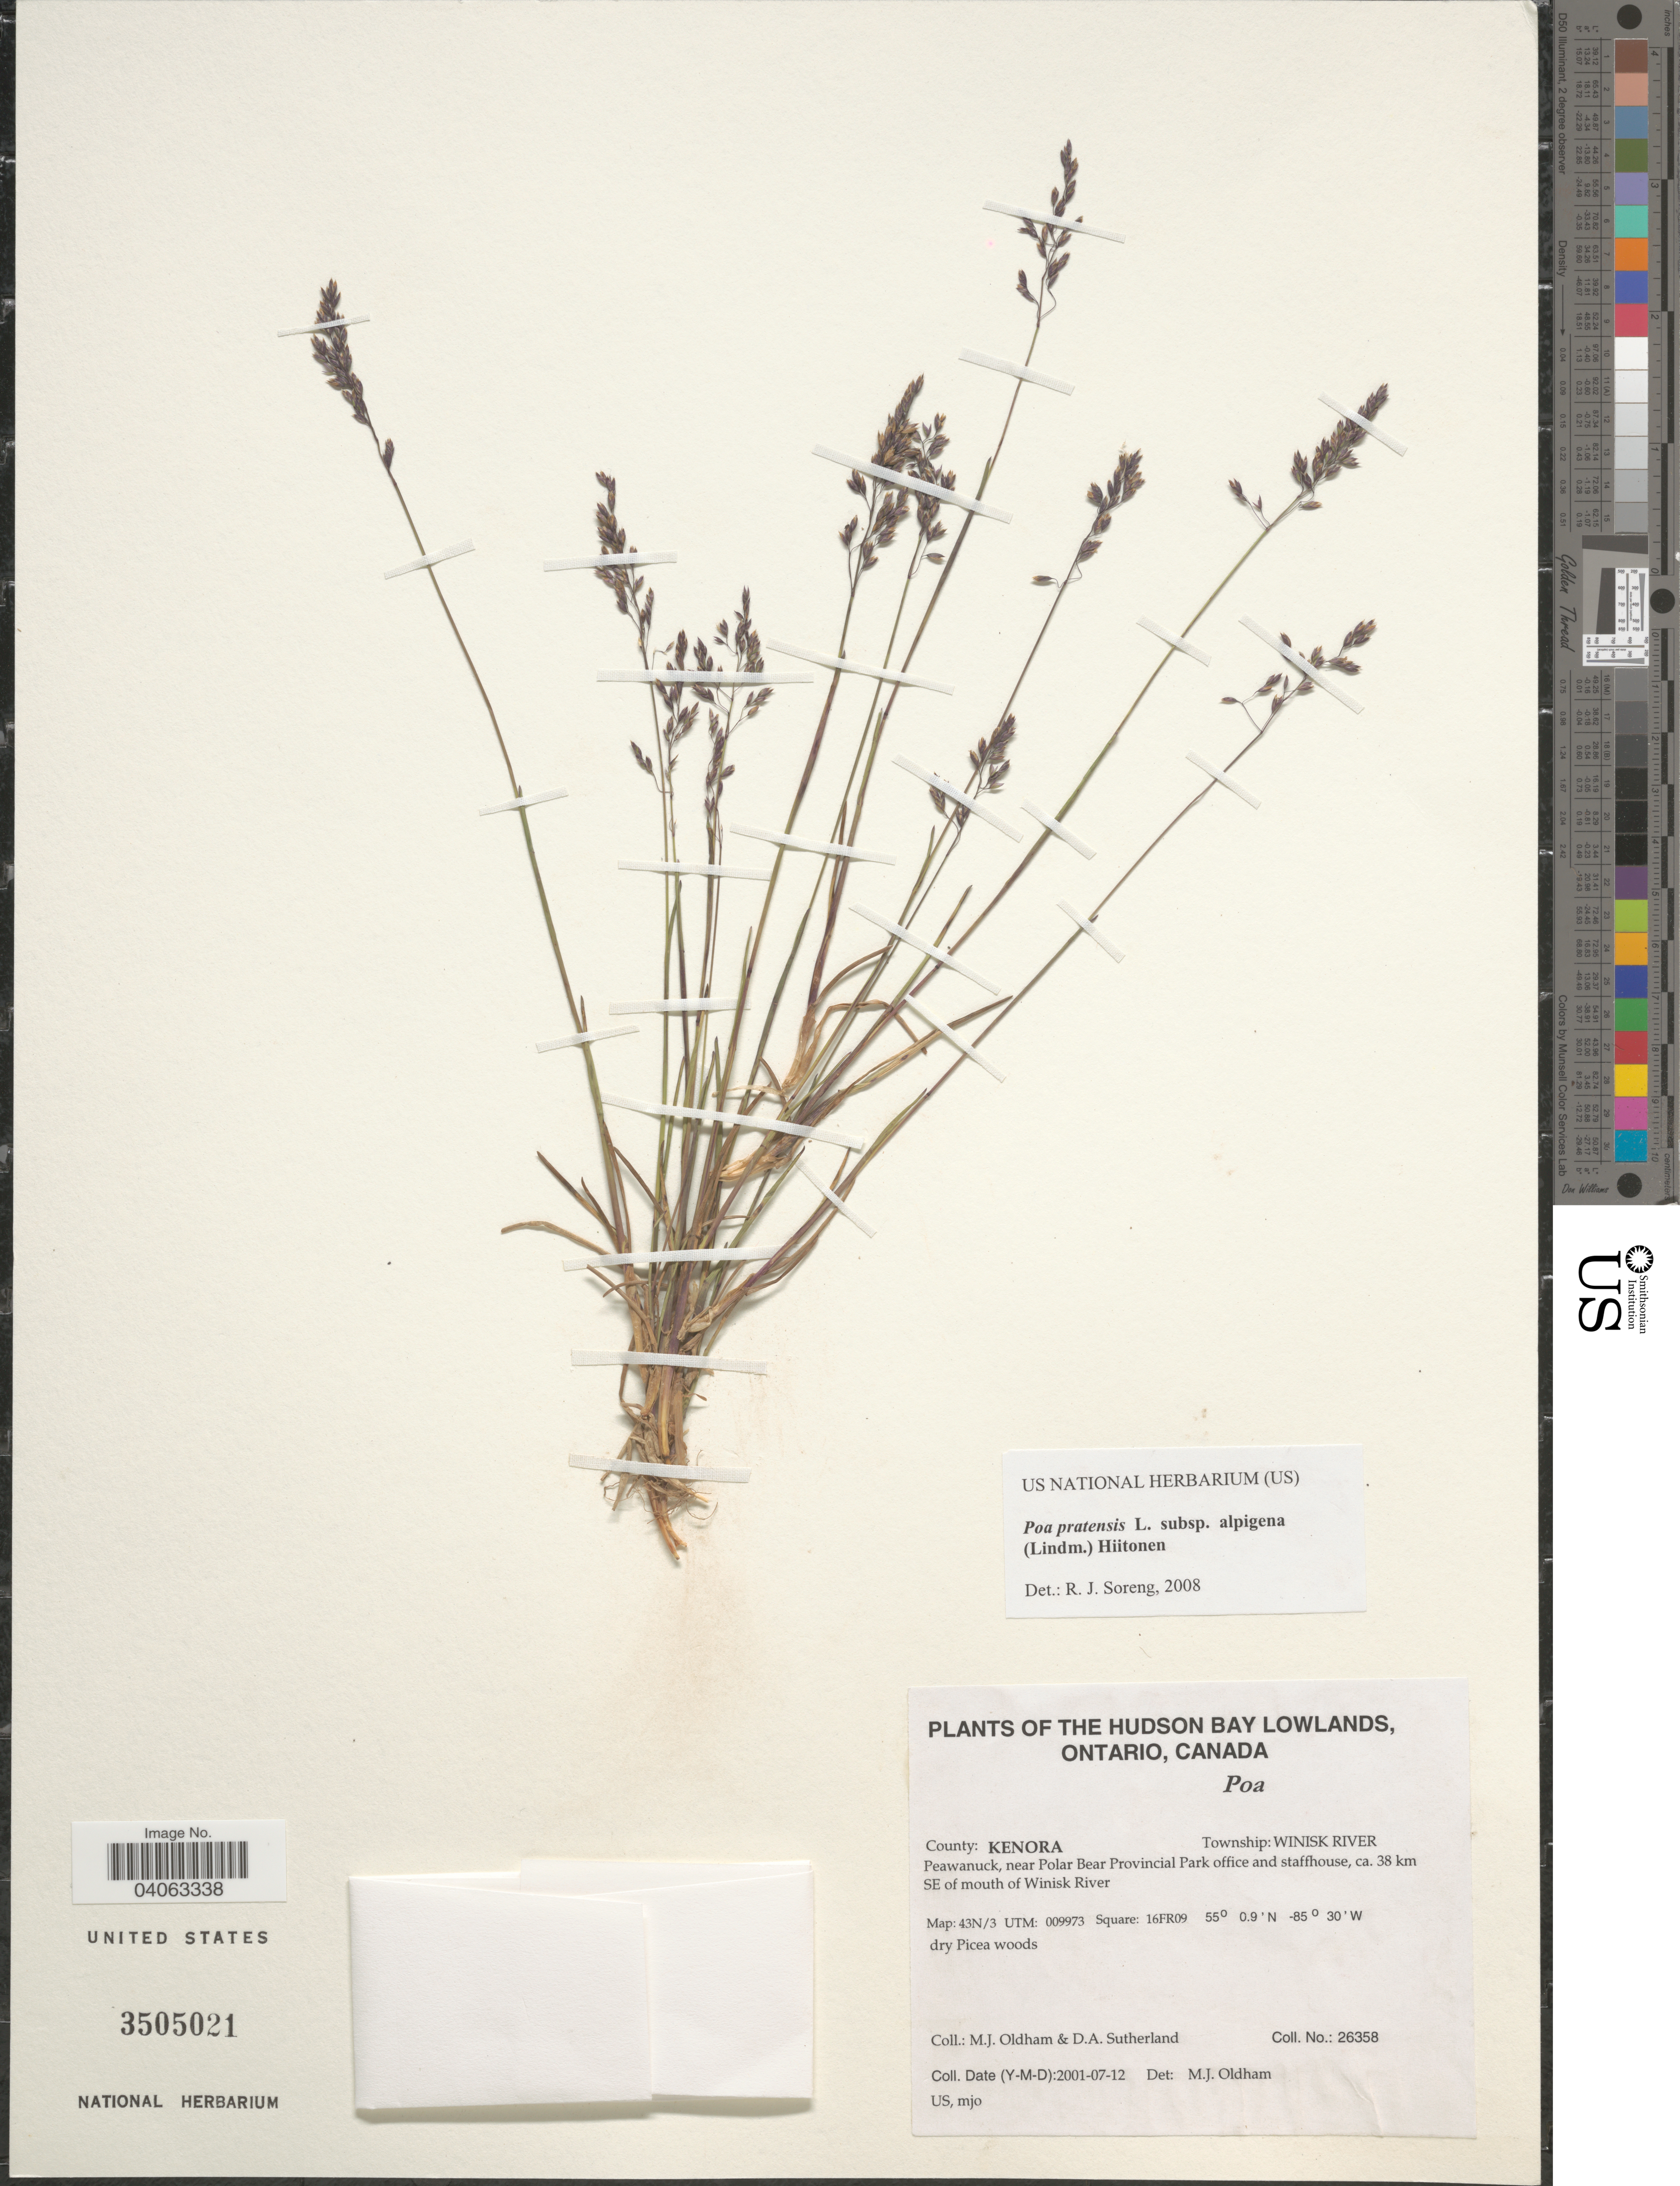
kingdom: Plantae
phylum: Tracheophyta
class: Liliopsida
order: Poales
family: Poaceae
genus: Poa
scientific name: Poa pratensis subsp. alpigena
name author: (Lindm.) Hiitonen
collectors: M. Oldham & D. Sutherland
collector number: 26358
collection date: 2001-07-12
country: Canada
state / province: Ontario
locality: The Hudson Bay Lowlands. County: Kenora. Township: Winisk River. Peawanuck, near Polar Bear Provincial Park office and staffhouse, ca. 38 km SE of mouth of Winisk River. Map: 43N/3 UTM: 009973 Square: 16FR09.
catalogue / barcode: US 3505021